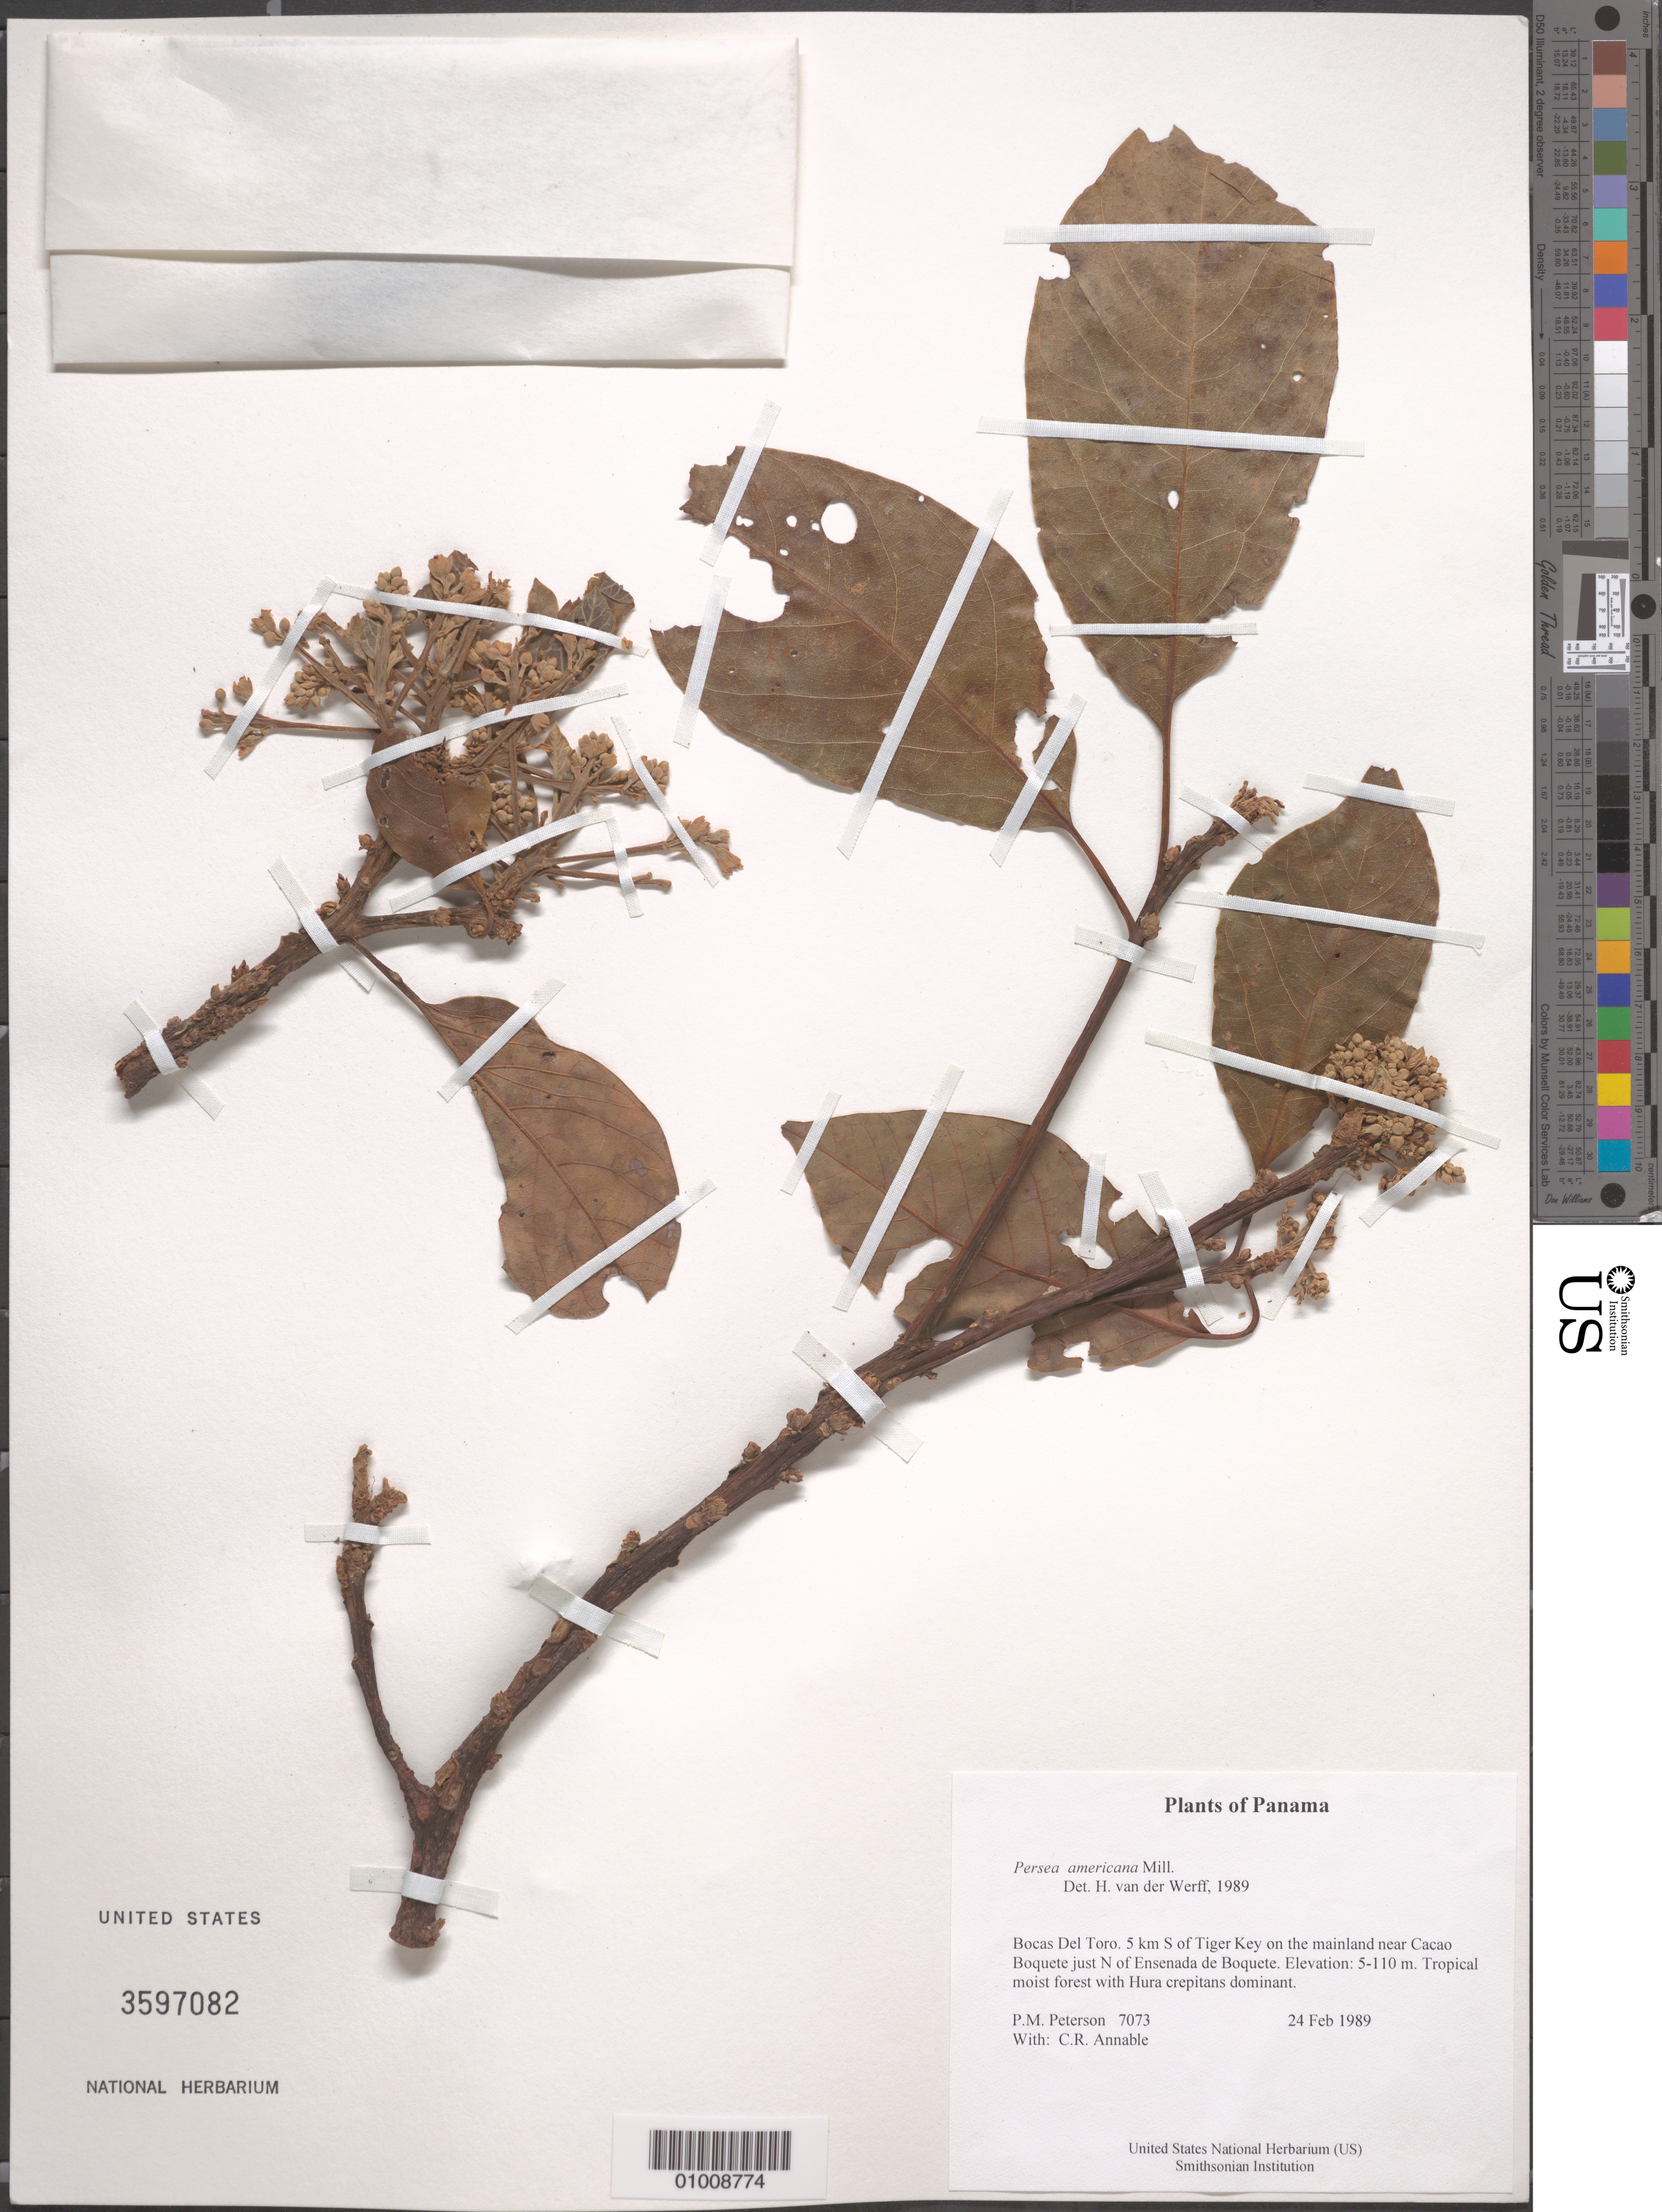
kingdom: Plantae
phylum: Tracheophyta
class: Magnoliopsida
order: Laurales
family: Lauraceae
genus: Persea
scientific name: Persea americana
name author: Mill.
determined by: van der Werff, H., (MO), Missouri Botanical Garden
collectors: P. M. Peterson & C. R. Annable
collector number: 07073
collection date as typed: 24 Feb 1989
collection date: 1989-02-24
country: Panama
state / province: Bocas del Toro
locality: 5 km S of Tiger Key on the mainland near Cacao Boquete just N of Ensenada de Boquete.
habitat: Tropical moist forest with Hura crepitans dominant.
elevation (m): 5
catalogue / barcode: US 3597082